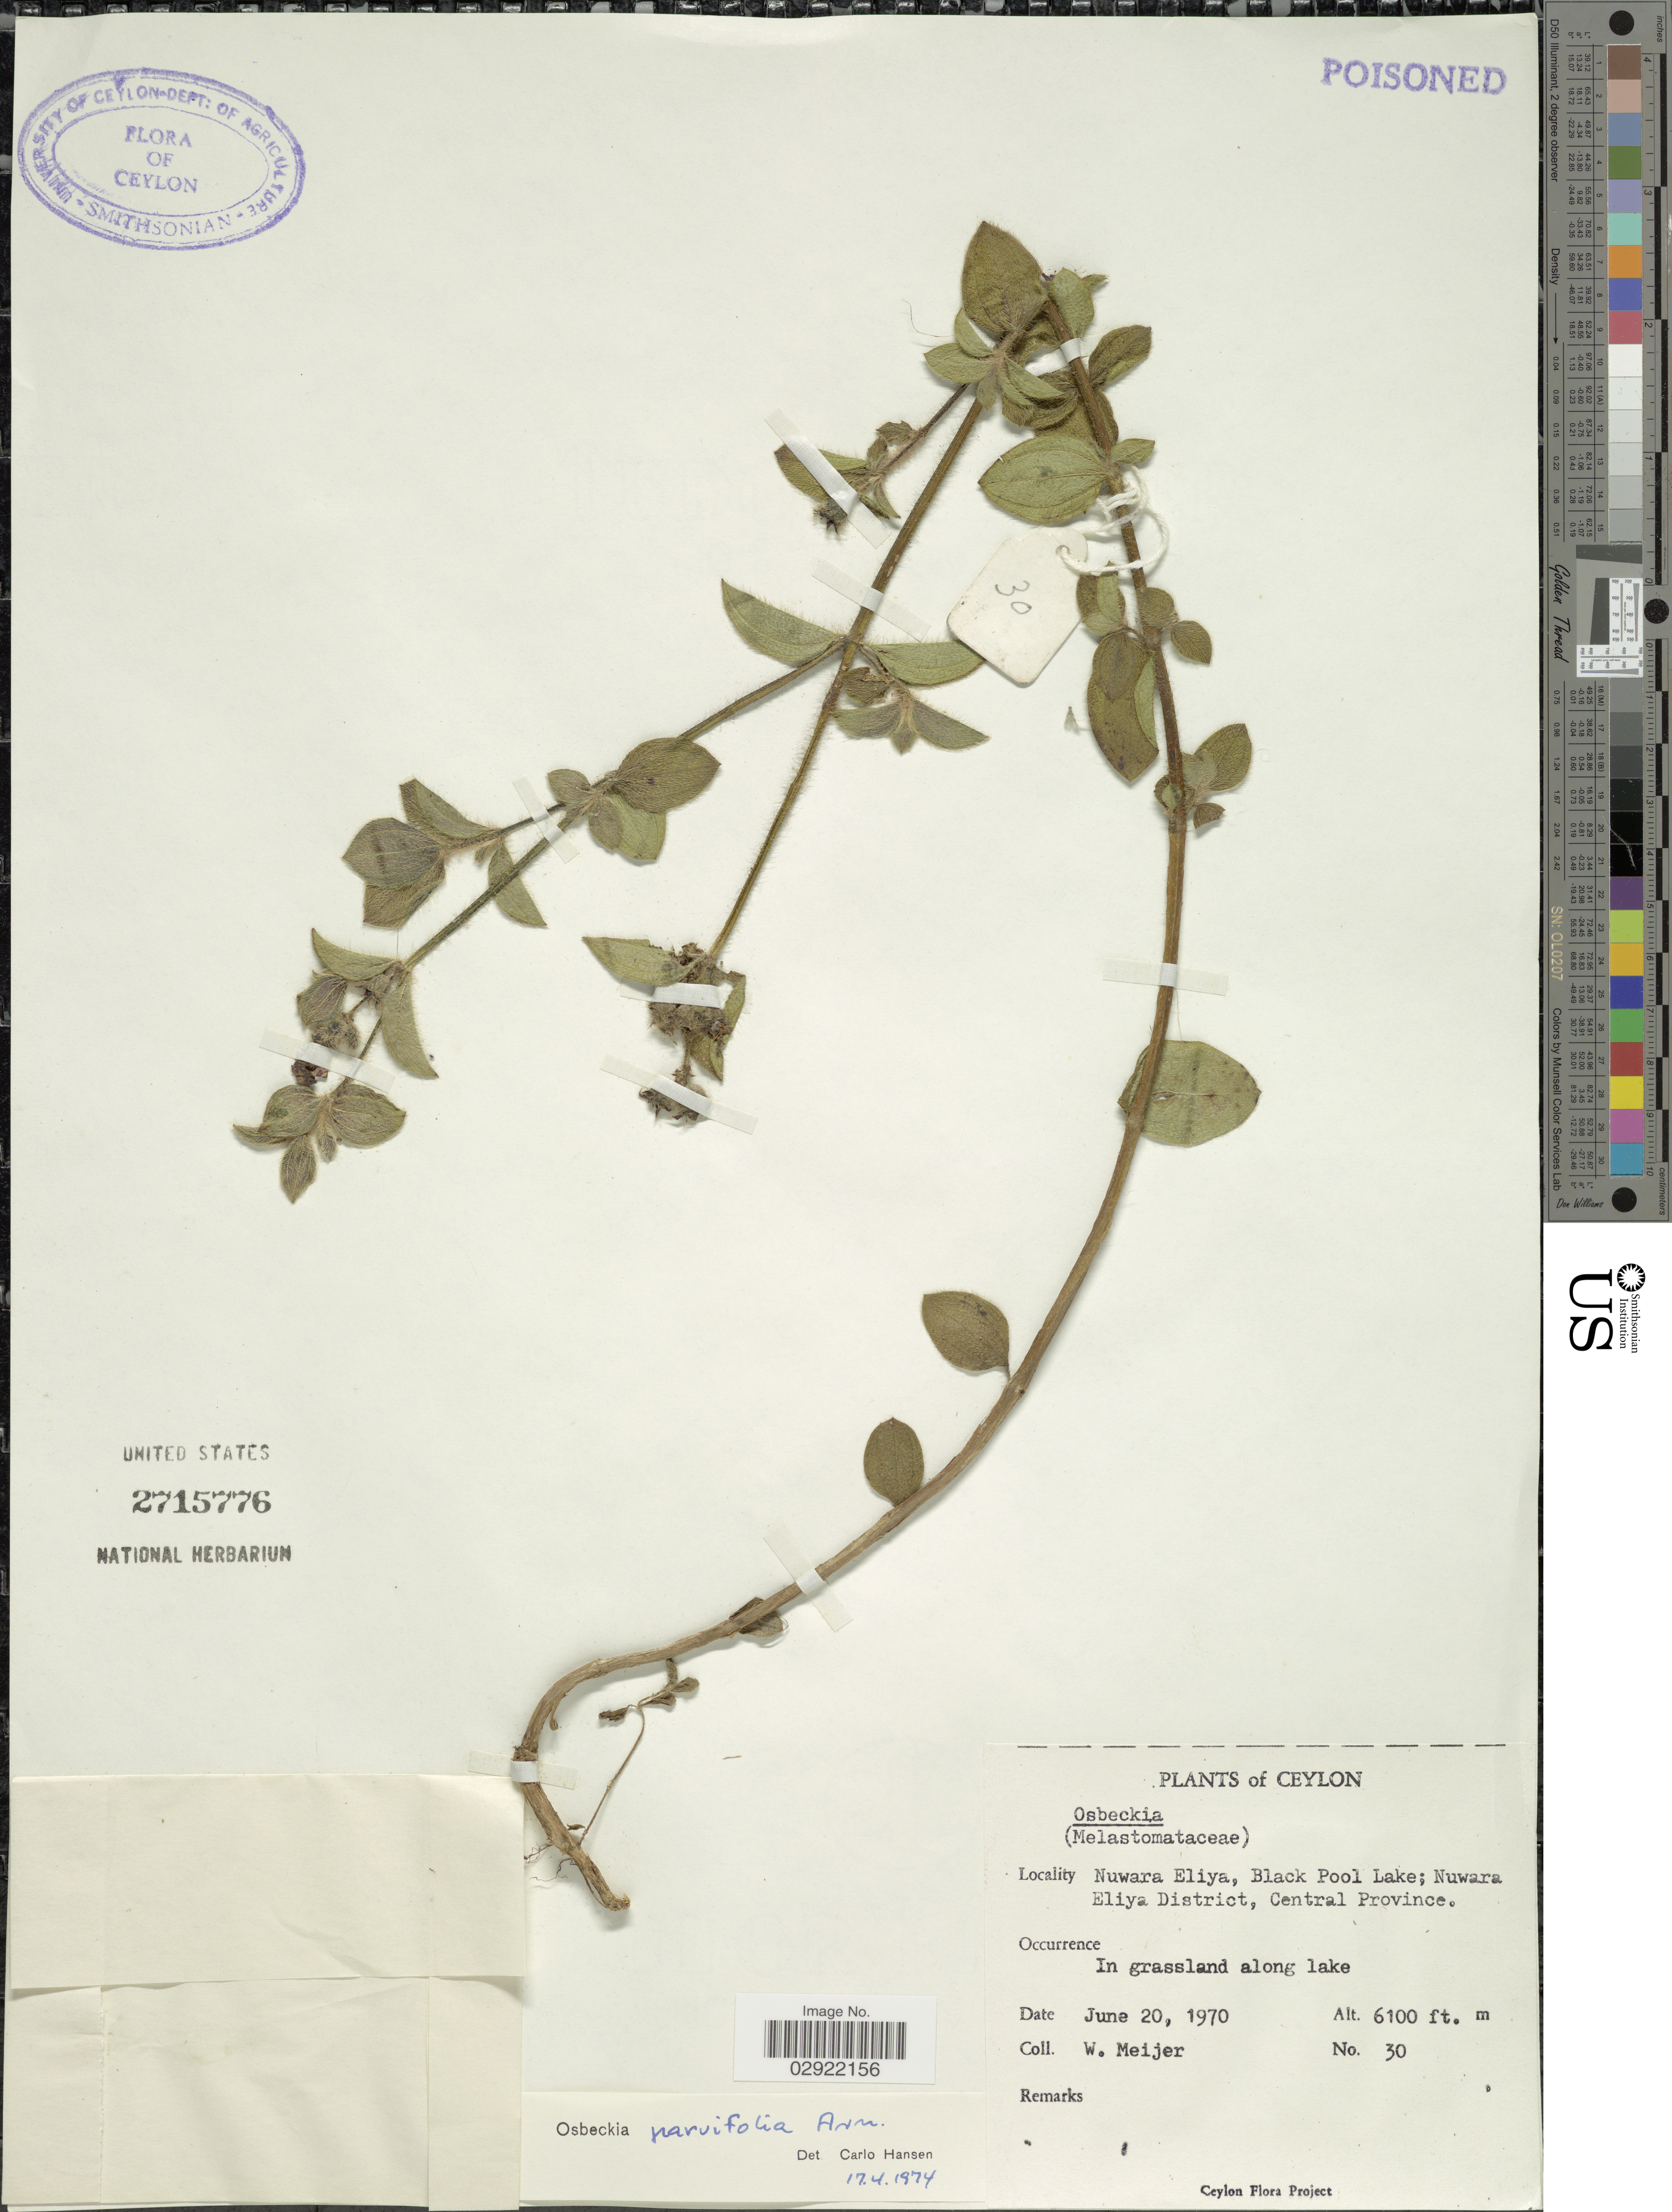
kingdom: Plantae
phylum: Tracheophyta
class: Magnoliopsida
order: Myrtales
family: Melastomataceae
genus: Osbeckia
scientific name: Osbeckia parvifolia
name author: Arn.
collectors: W. Meijer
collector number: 30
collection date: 1970-06-20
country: Sri Lanka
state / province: Central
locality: Ceylon. Nuwara Eliya, Black Pool Lake; Nuwara Eliya District.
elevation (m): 1859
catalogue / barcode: US 2715776